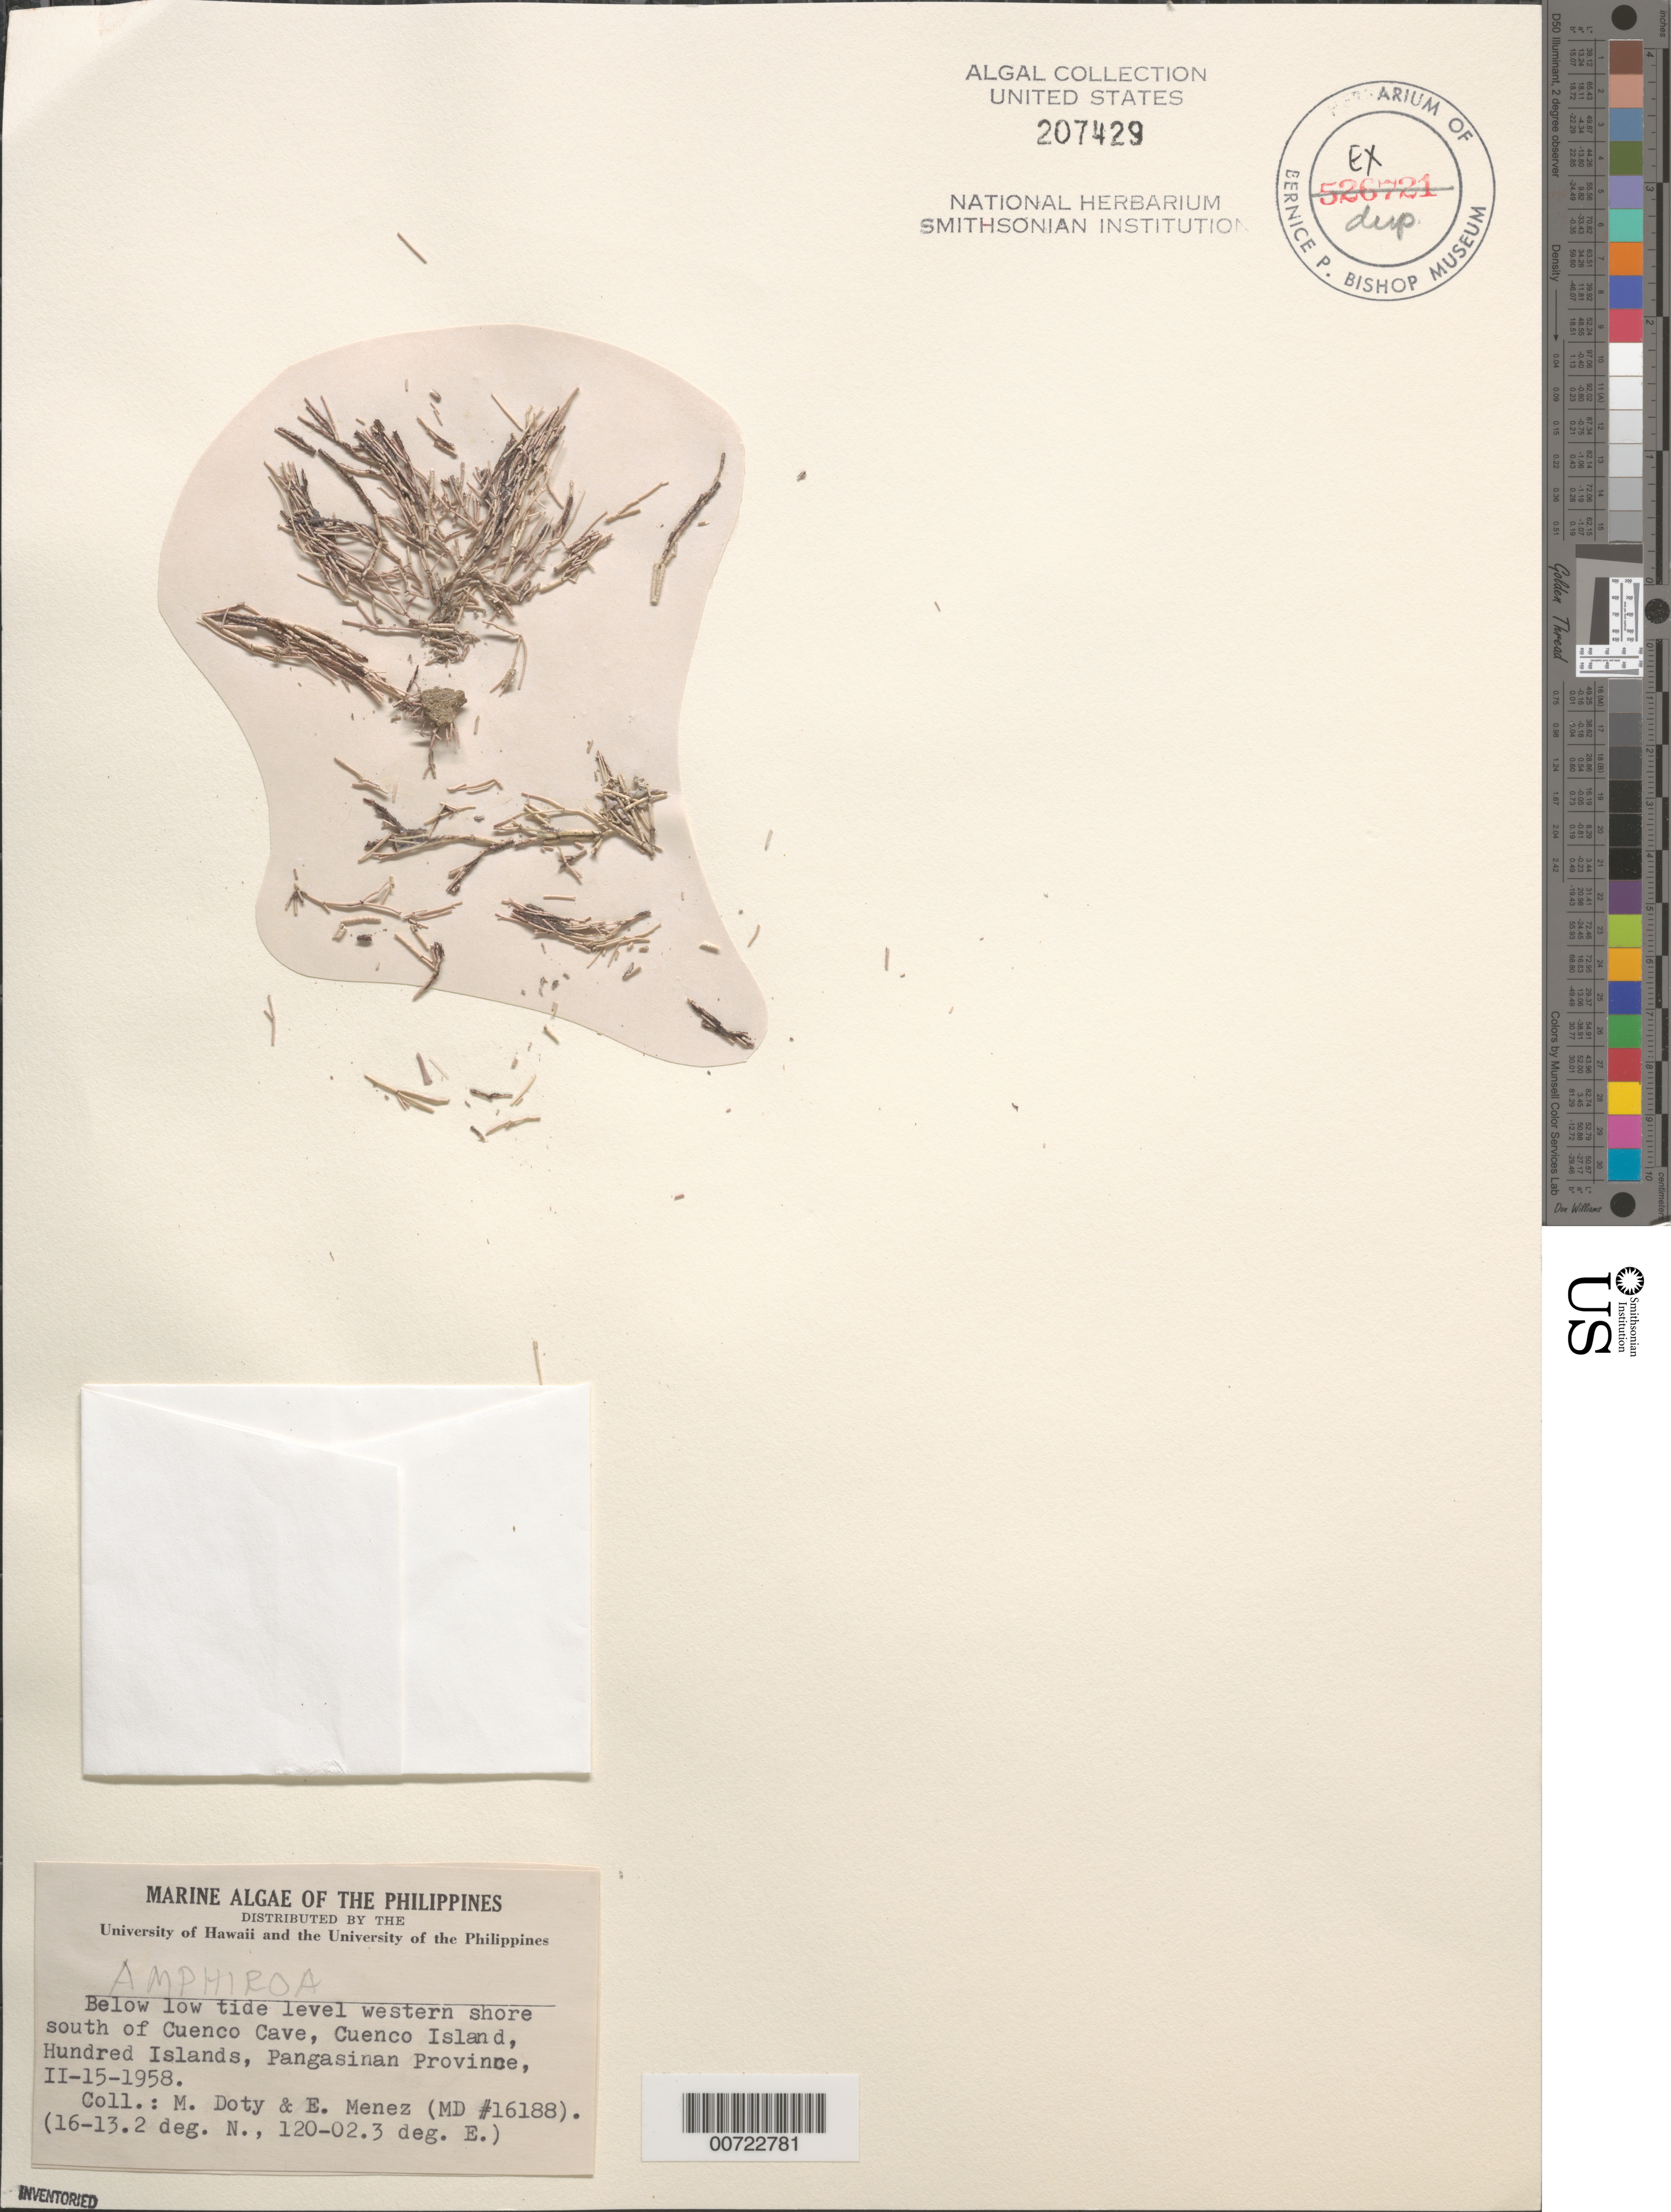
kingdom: Plantae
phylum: Rhodophyta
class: Florideophyceae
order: Corallinales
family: Lithophyllaceae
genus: Amphiroa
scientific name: Amphiroa sp.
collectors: M. S. Doty & Meñez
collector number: MSD 16188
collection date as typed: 15 Feb 1958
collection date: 1958-02-15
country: Philippines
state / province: Ilocos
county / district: Pangasinan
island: Cuenco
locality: Western shore south of Cuenco Cave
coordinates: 16-13.2 deg. N, 120-02.3 deg. E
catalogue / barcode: US 207429